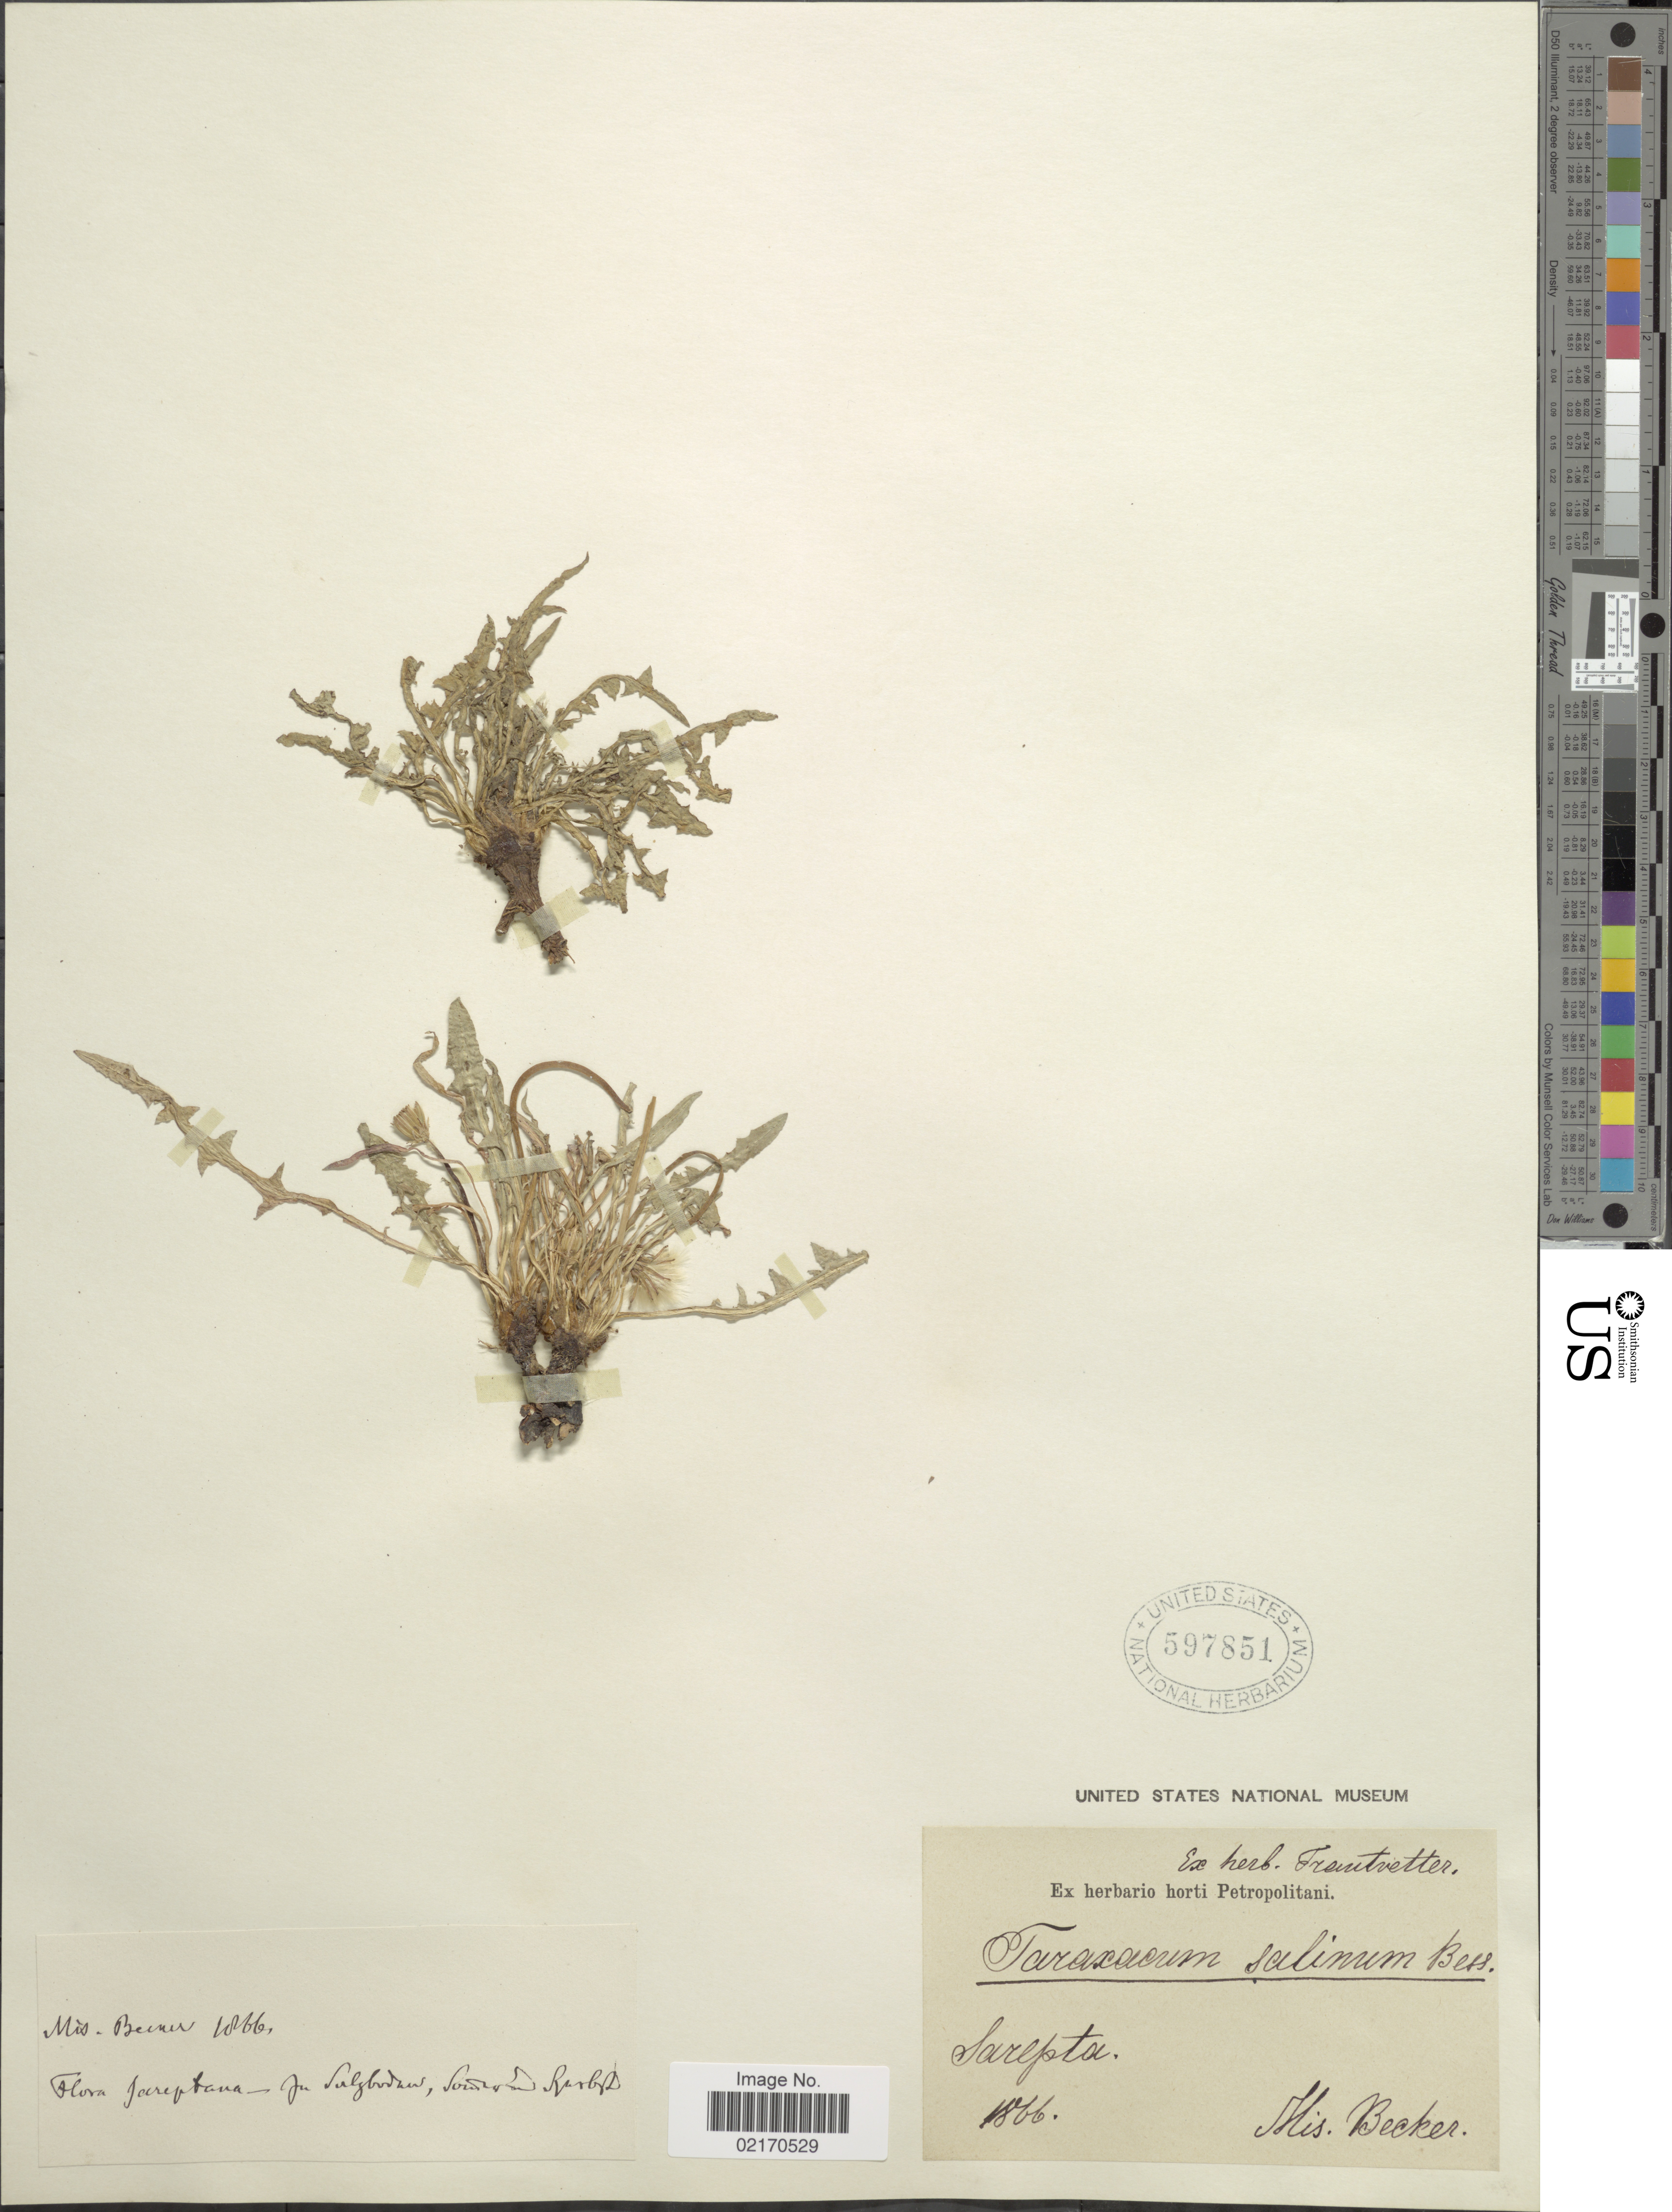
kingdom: Plantae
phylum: Tracheophyta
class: Magnoliopsida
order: Asterales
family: Asteraceae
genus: Taraxacum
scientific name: Taraxacum salinum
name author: Besser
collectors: Becker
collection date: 1866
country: Russian Federation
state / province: Volgograd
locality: Sarepta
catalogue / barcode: US 597851